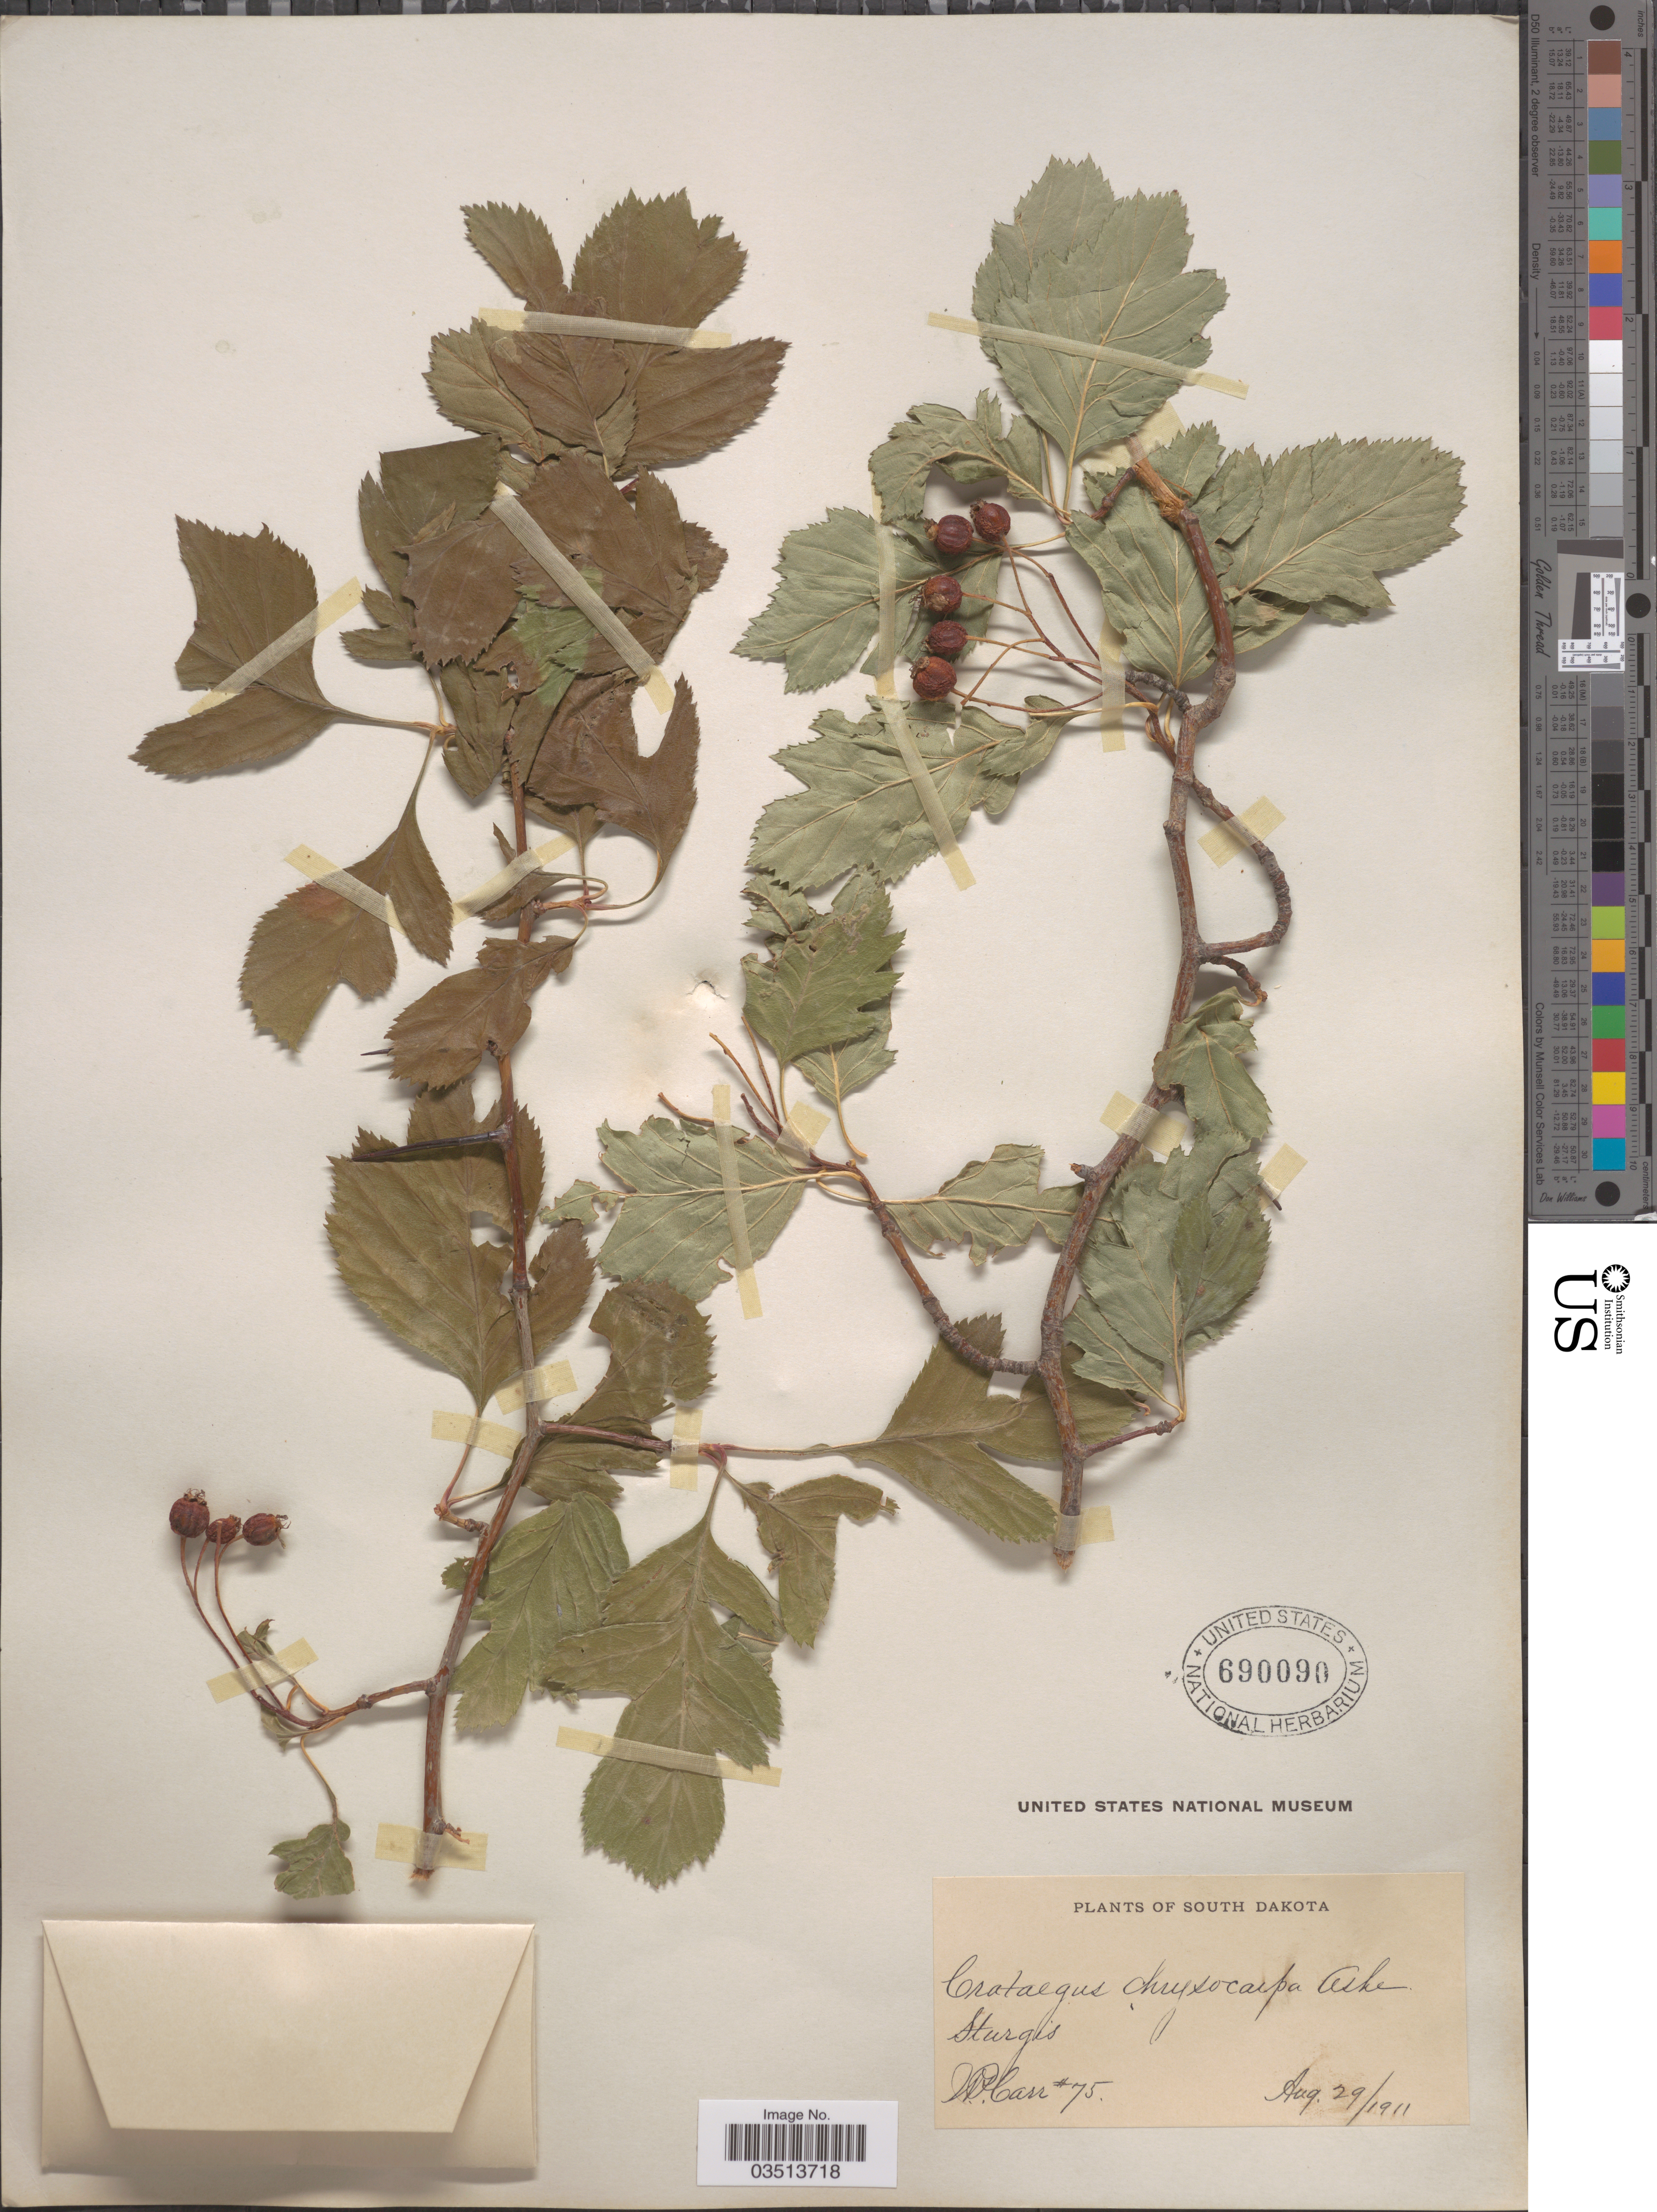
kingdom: Plantae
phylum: Tracheophyta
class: Magnoliopsida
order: Rosales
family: Rosaceae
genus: Crataegus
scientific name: Crataegus chrysocarpa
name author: Ashe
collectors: W. Carr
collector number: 75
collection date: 1911-08-29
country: United States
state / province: South Dakota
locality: Sturgis.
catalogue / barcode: US 690090